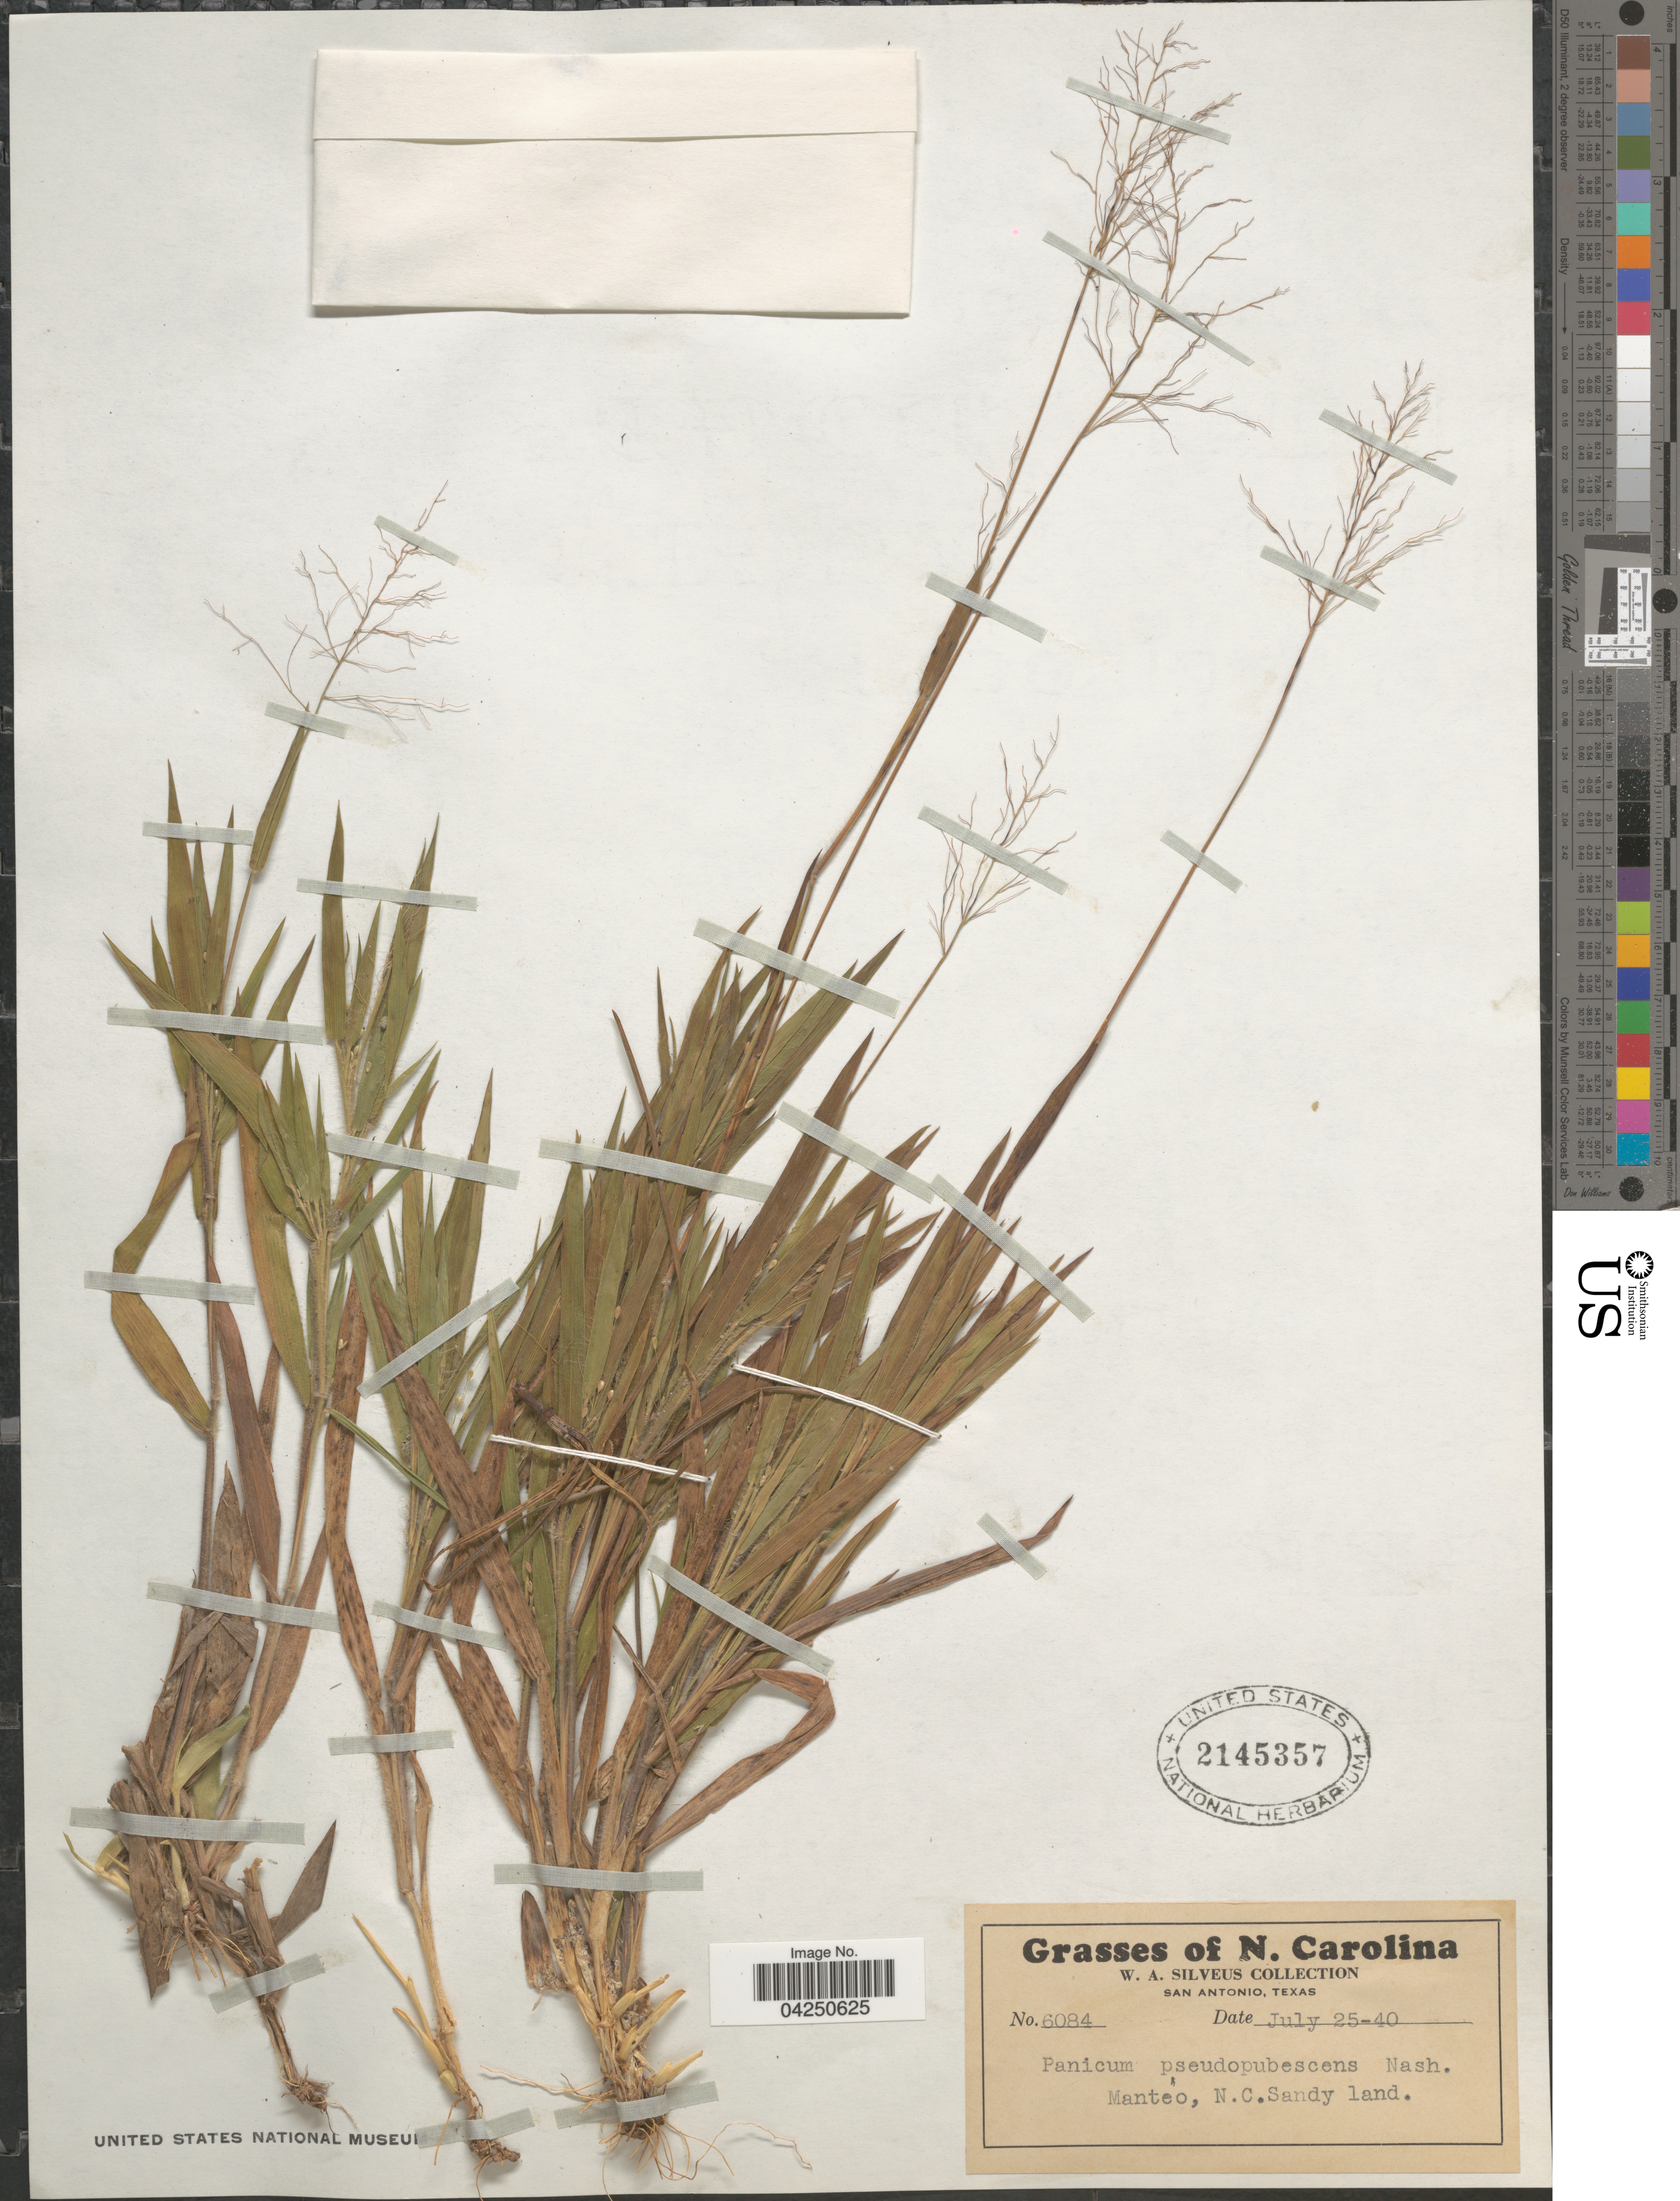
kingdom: Plantae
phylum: Tracheophyta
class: Liliopsida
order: Poales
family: Poaceae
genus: Dichanthelium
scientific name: Dichanthelium acuminatum var. acuminatum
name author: (Sw.) Gould & C.A. Clark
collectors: W. Silveus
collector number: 6084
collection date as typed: Transcribed d/m/y: 25/7/40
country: United States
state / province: North Carolina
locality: Manteo, Sandy land.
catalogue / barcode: US 2145357